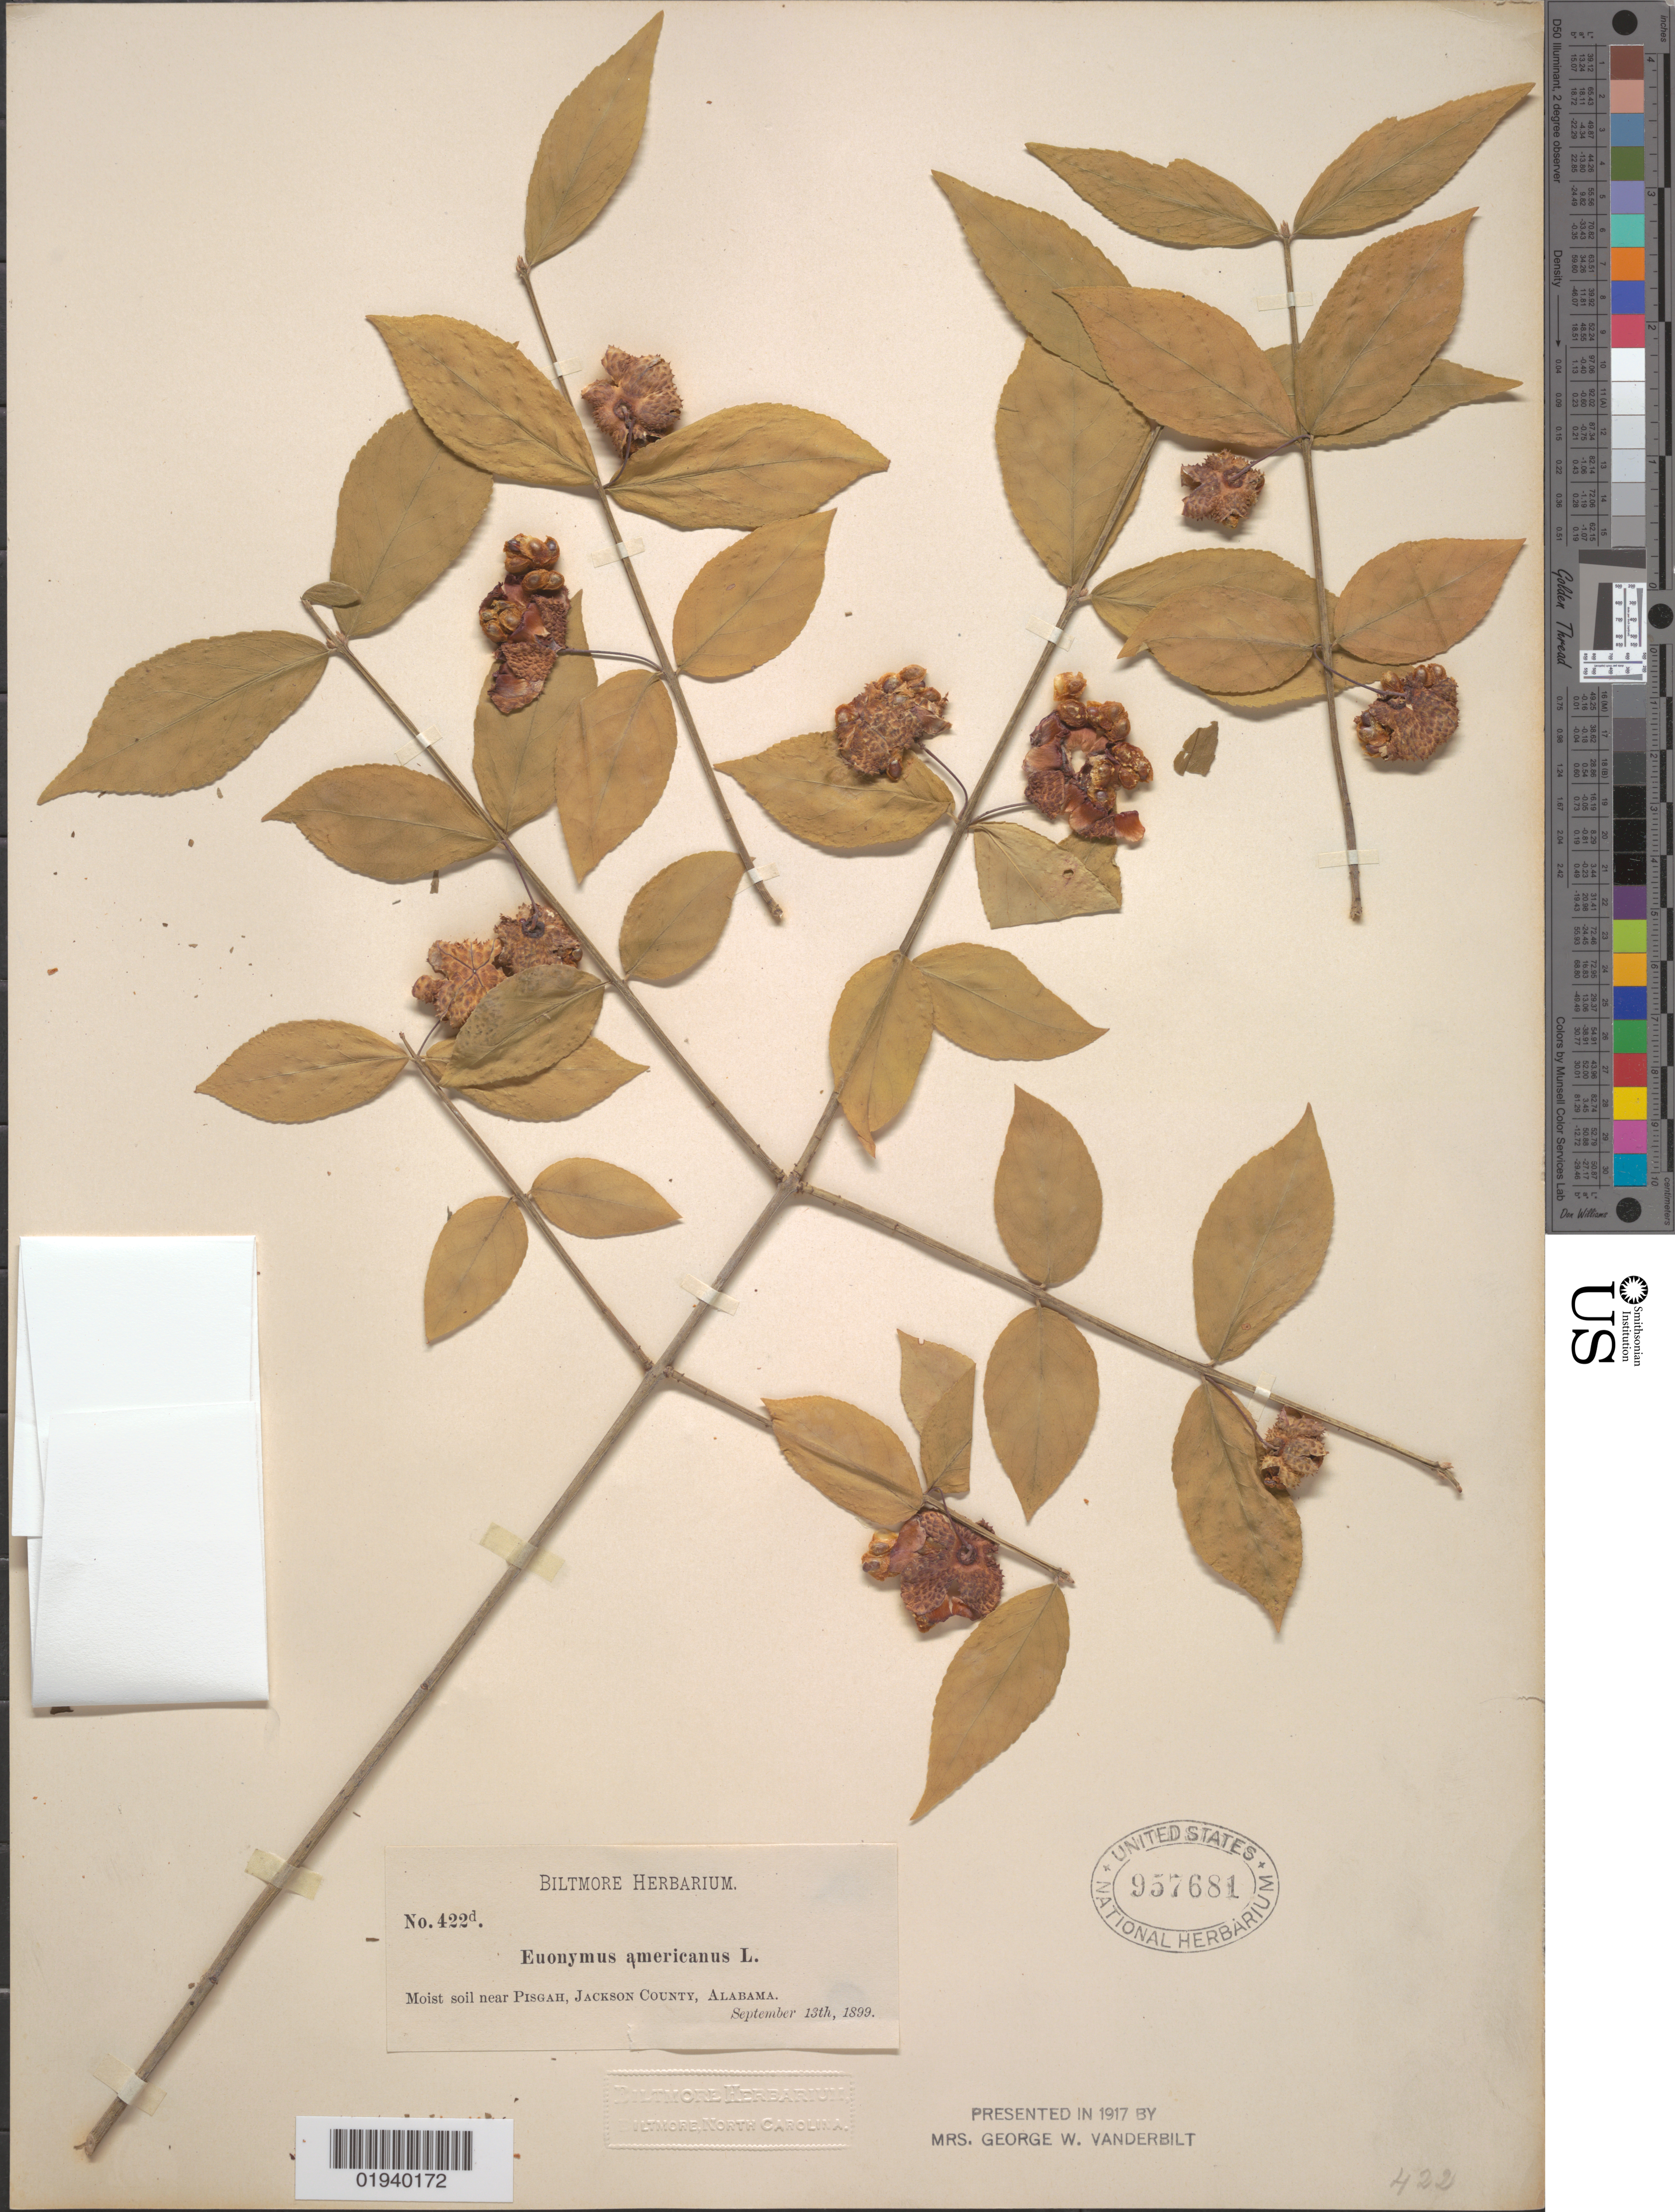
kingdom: Plantae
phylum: Tracheophyta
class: Magnoliopsida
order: Celastrales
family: Celastraceae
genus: Euonymus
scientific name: Euonymus americanus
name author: L.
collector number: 422d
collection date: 1899-09-13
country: United States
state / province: Alabama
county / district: Jackson County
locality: Pisgah, near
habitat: Moist soil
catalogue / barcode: US 957681